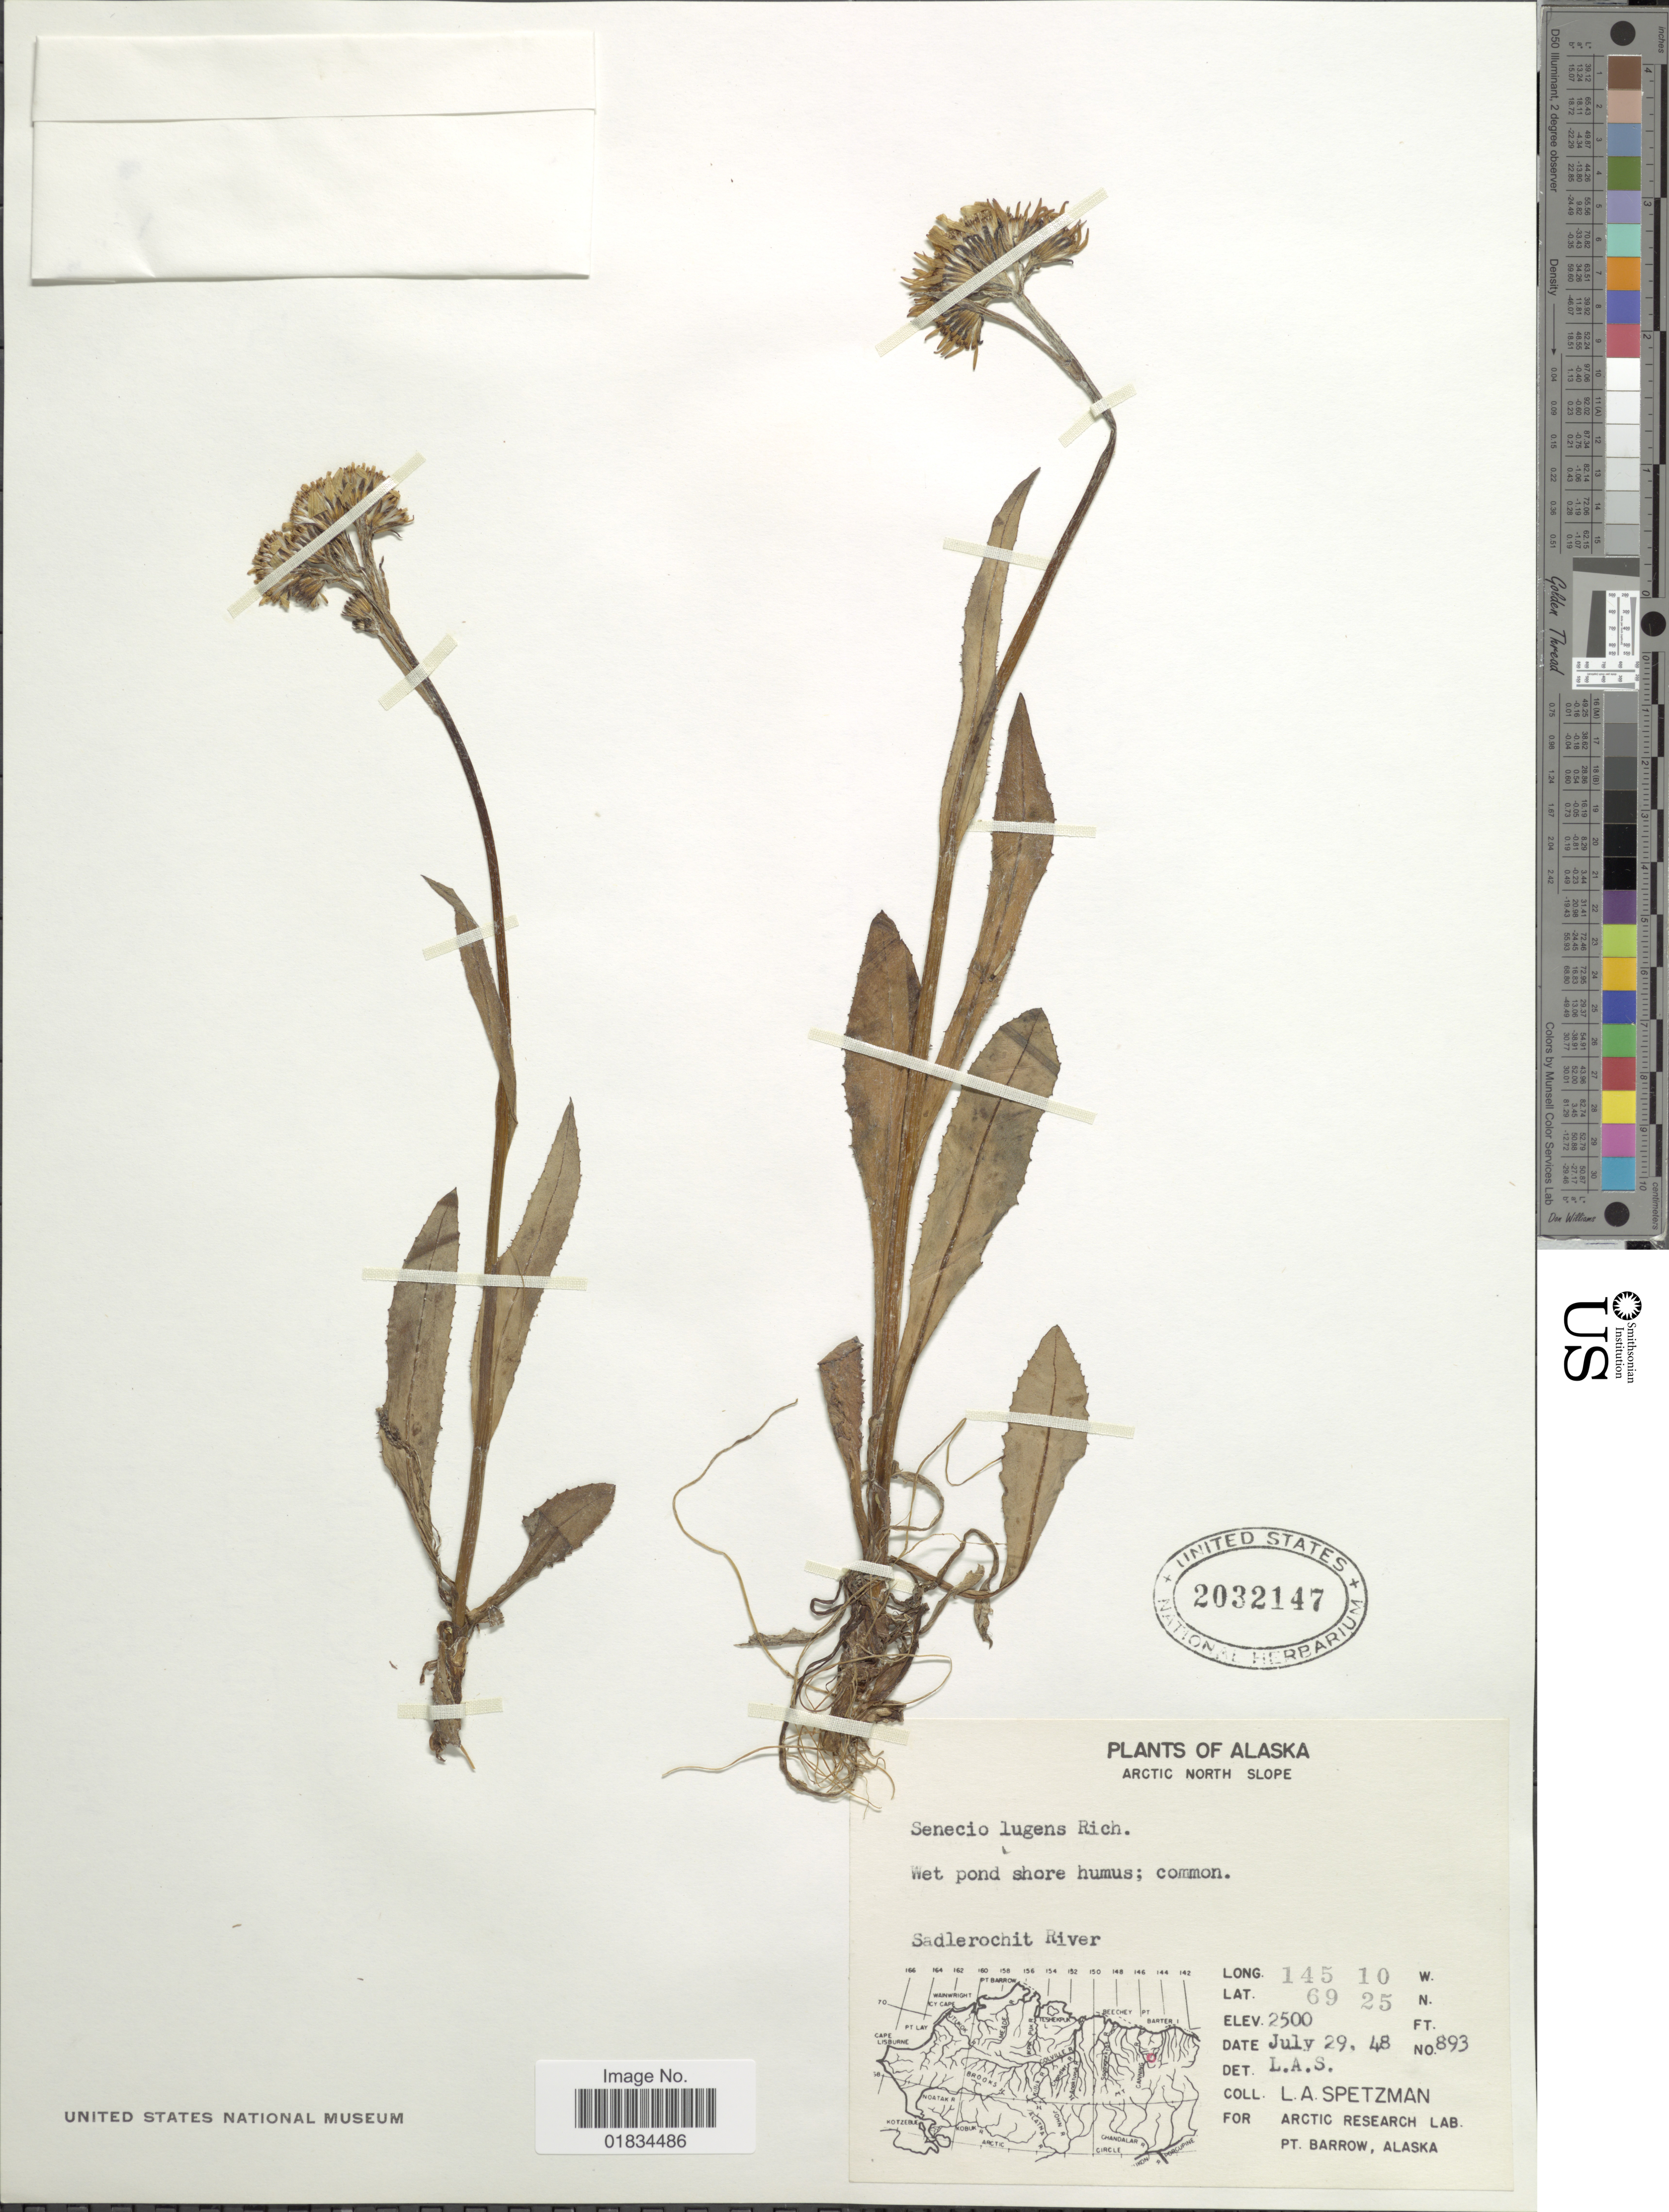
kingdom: Plantae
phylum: Tracheophyta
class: Magnoliopsida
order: Asterales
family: Asteraceae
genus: Senecio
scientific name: Senecio lugens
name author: Richardson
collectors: L. Spetzman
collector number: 893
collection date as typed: Transcribed d/m/y: 29/7/48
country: United States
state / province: Alaska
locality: Arctic North Slope, Sadlerochit River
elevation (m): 762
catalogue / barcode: US 2032147